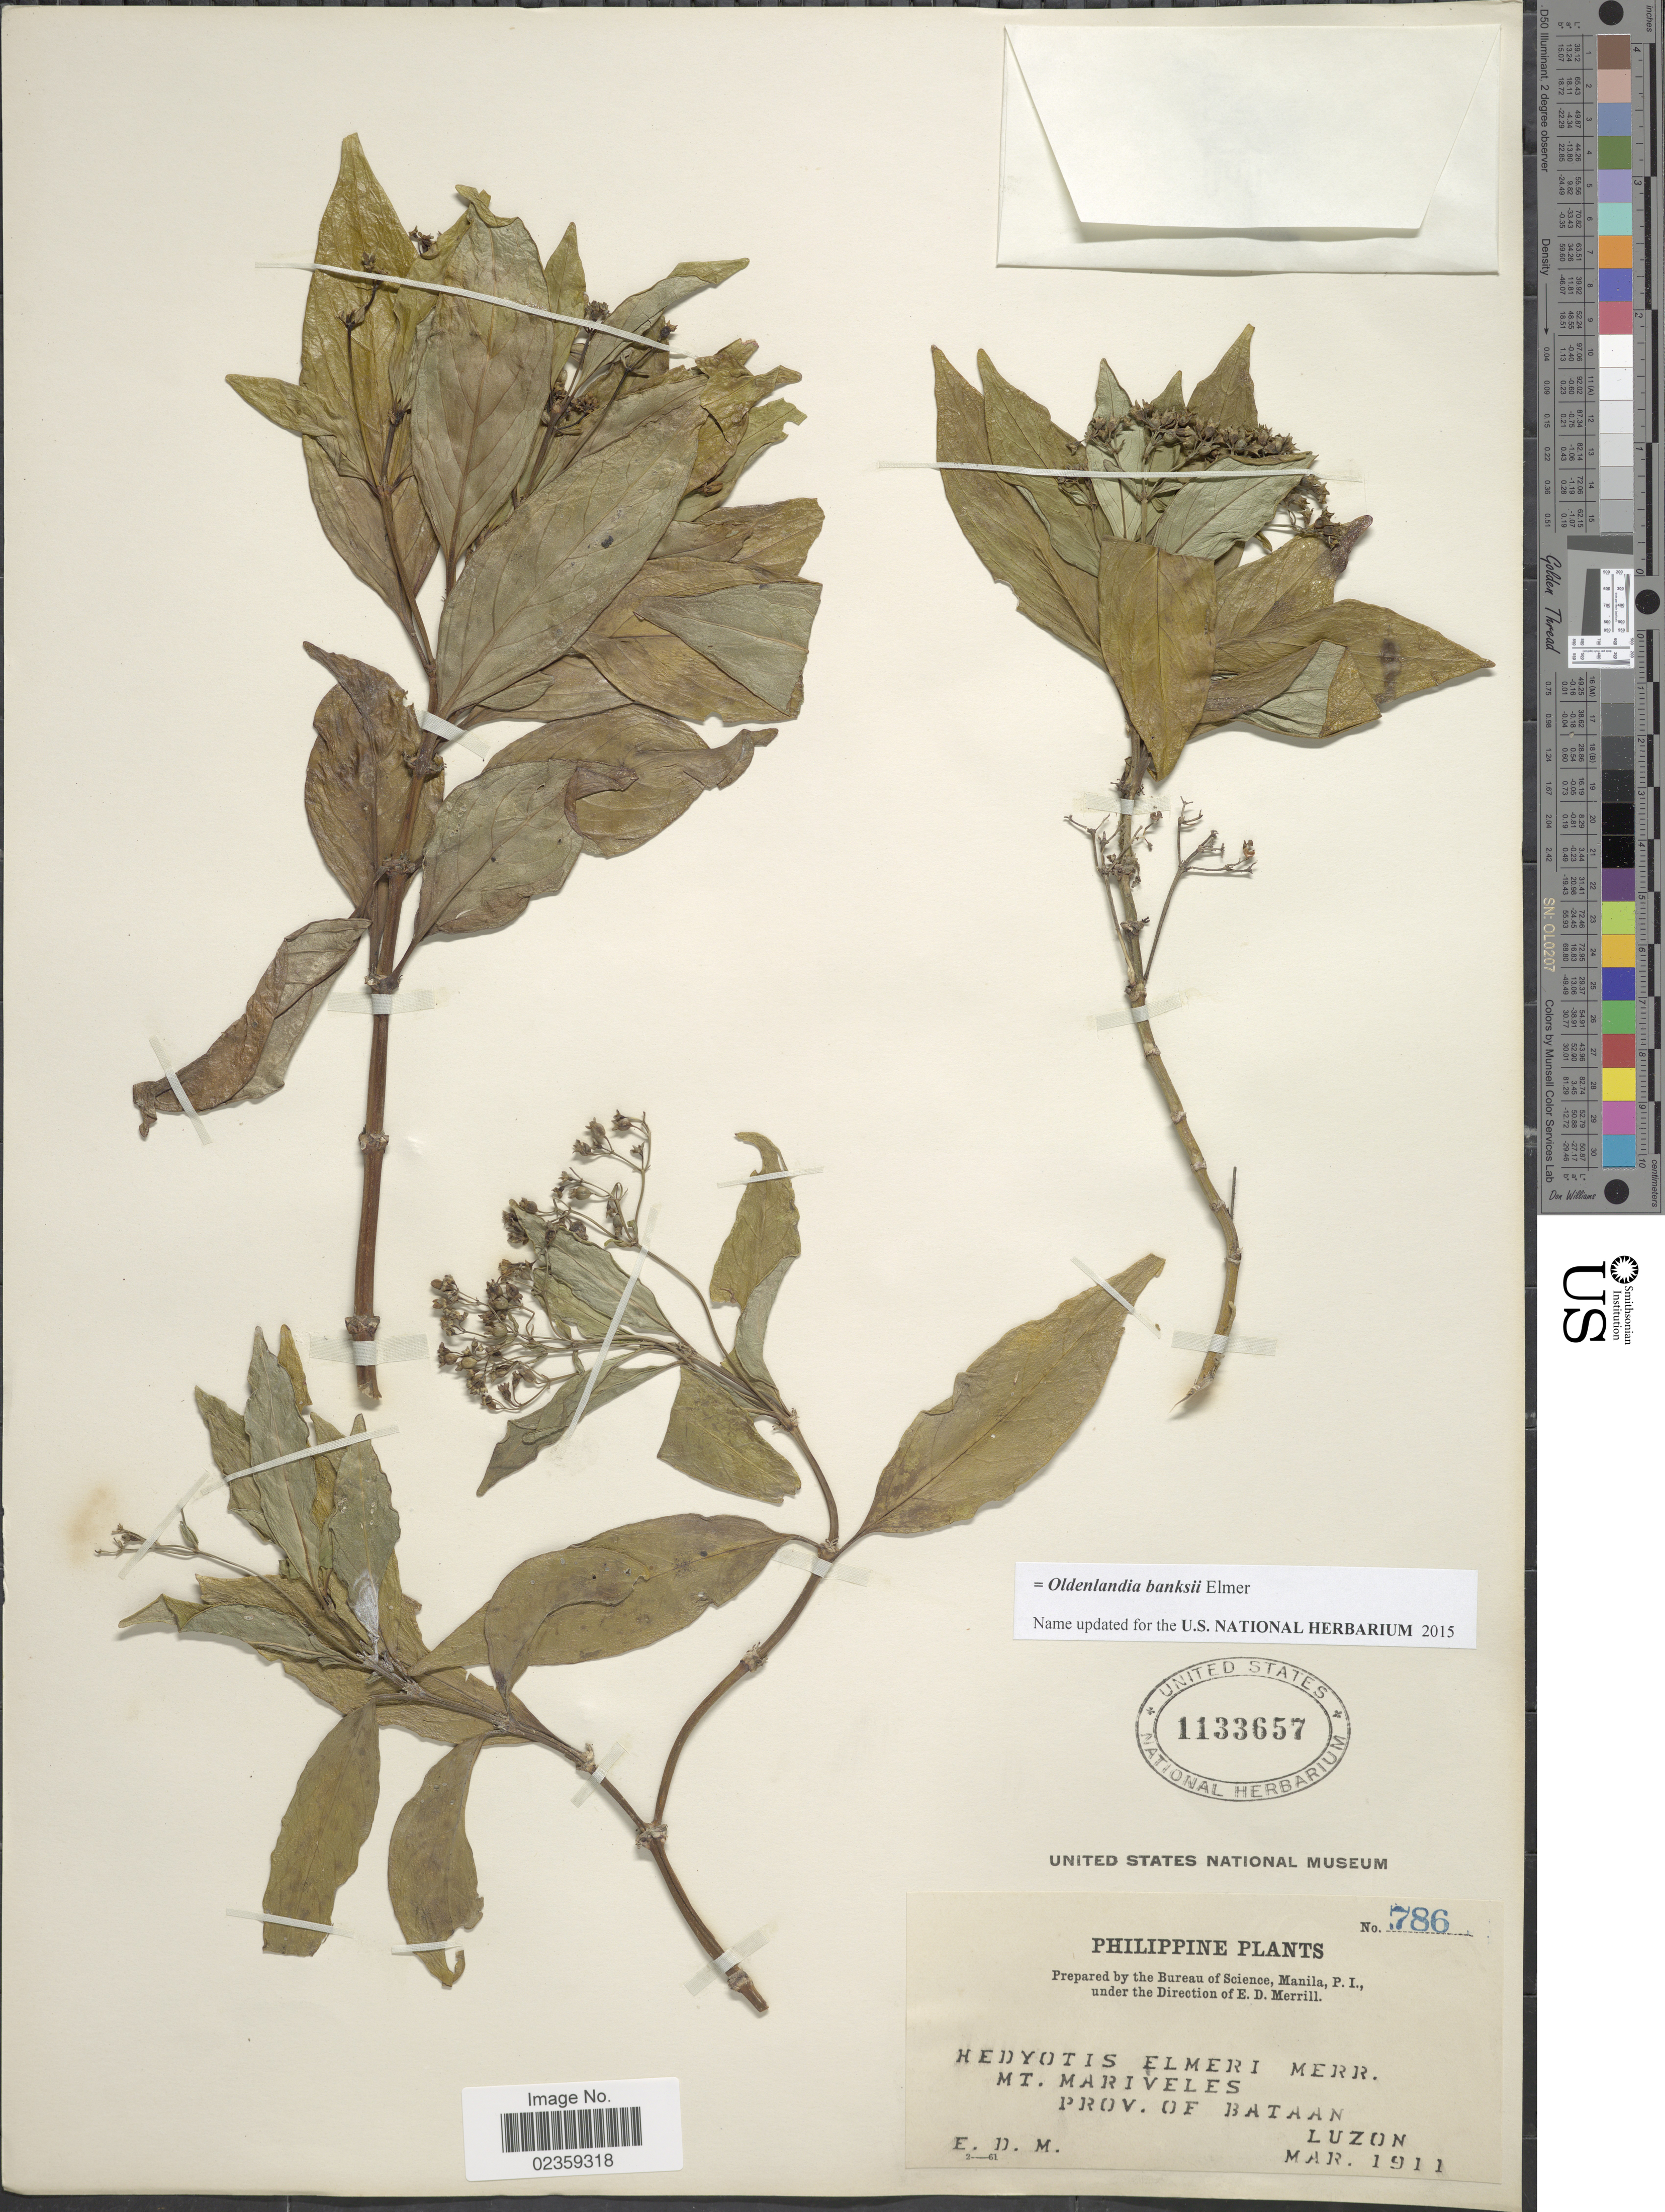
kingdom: Plantae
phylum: Tracheophyta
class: Magnoliopsida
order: Gentianales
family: Rubiaceae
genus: Oldenlandia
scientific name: Oldenlandia banksii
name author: Elmer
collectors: E. D. Merrill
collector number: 786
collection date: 1911-03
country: Philippines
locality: Mt. Mariveles. Prov. of Bataan. Luzon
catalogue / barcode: US 1133657